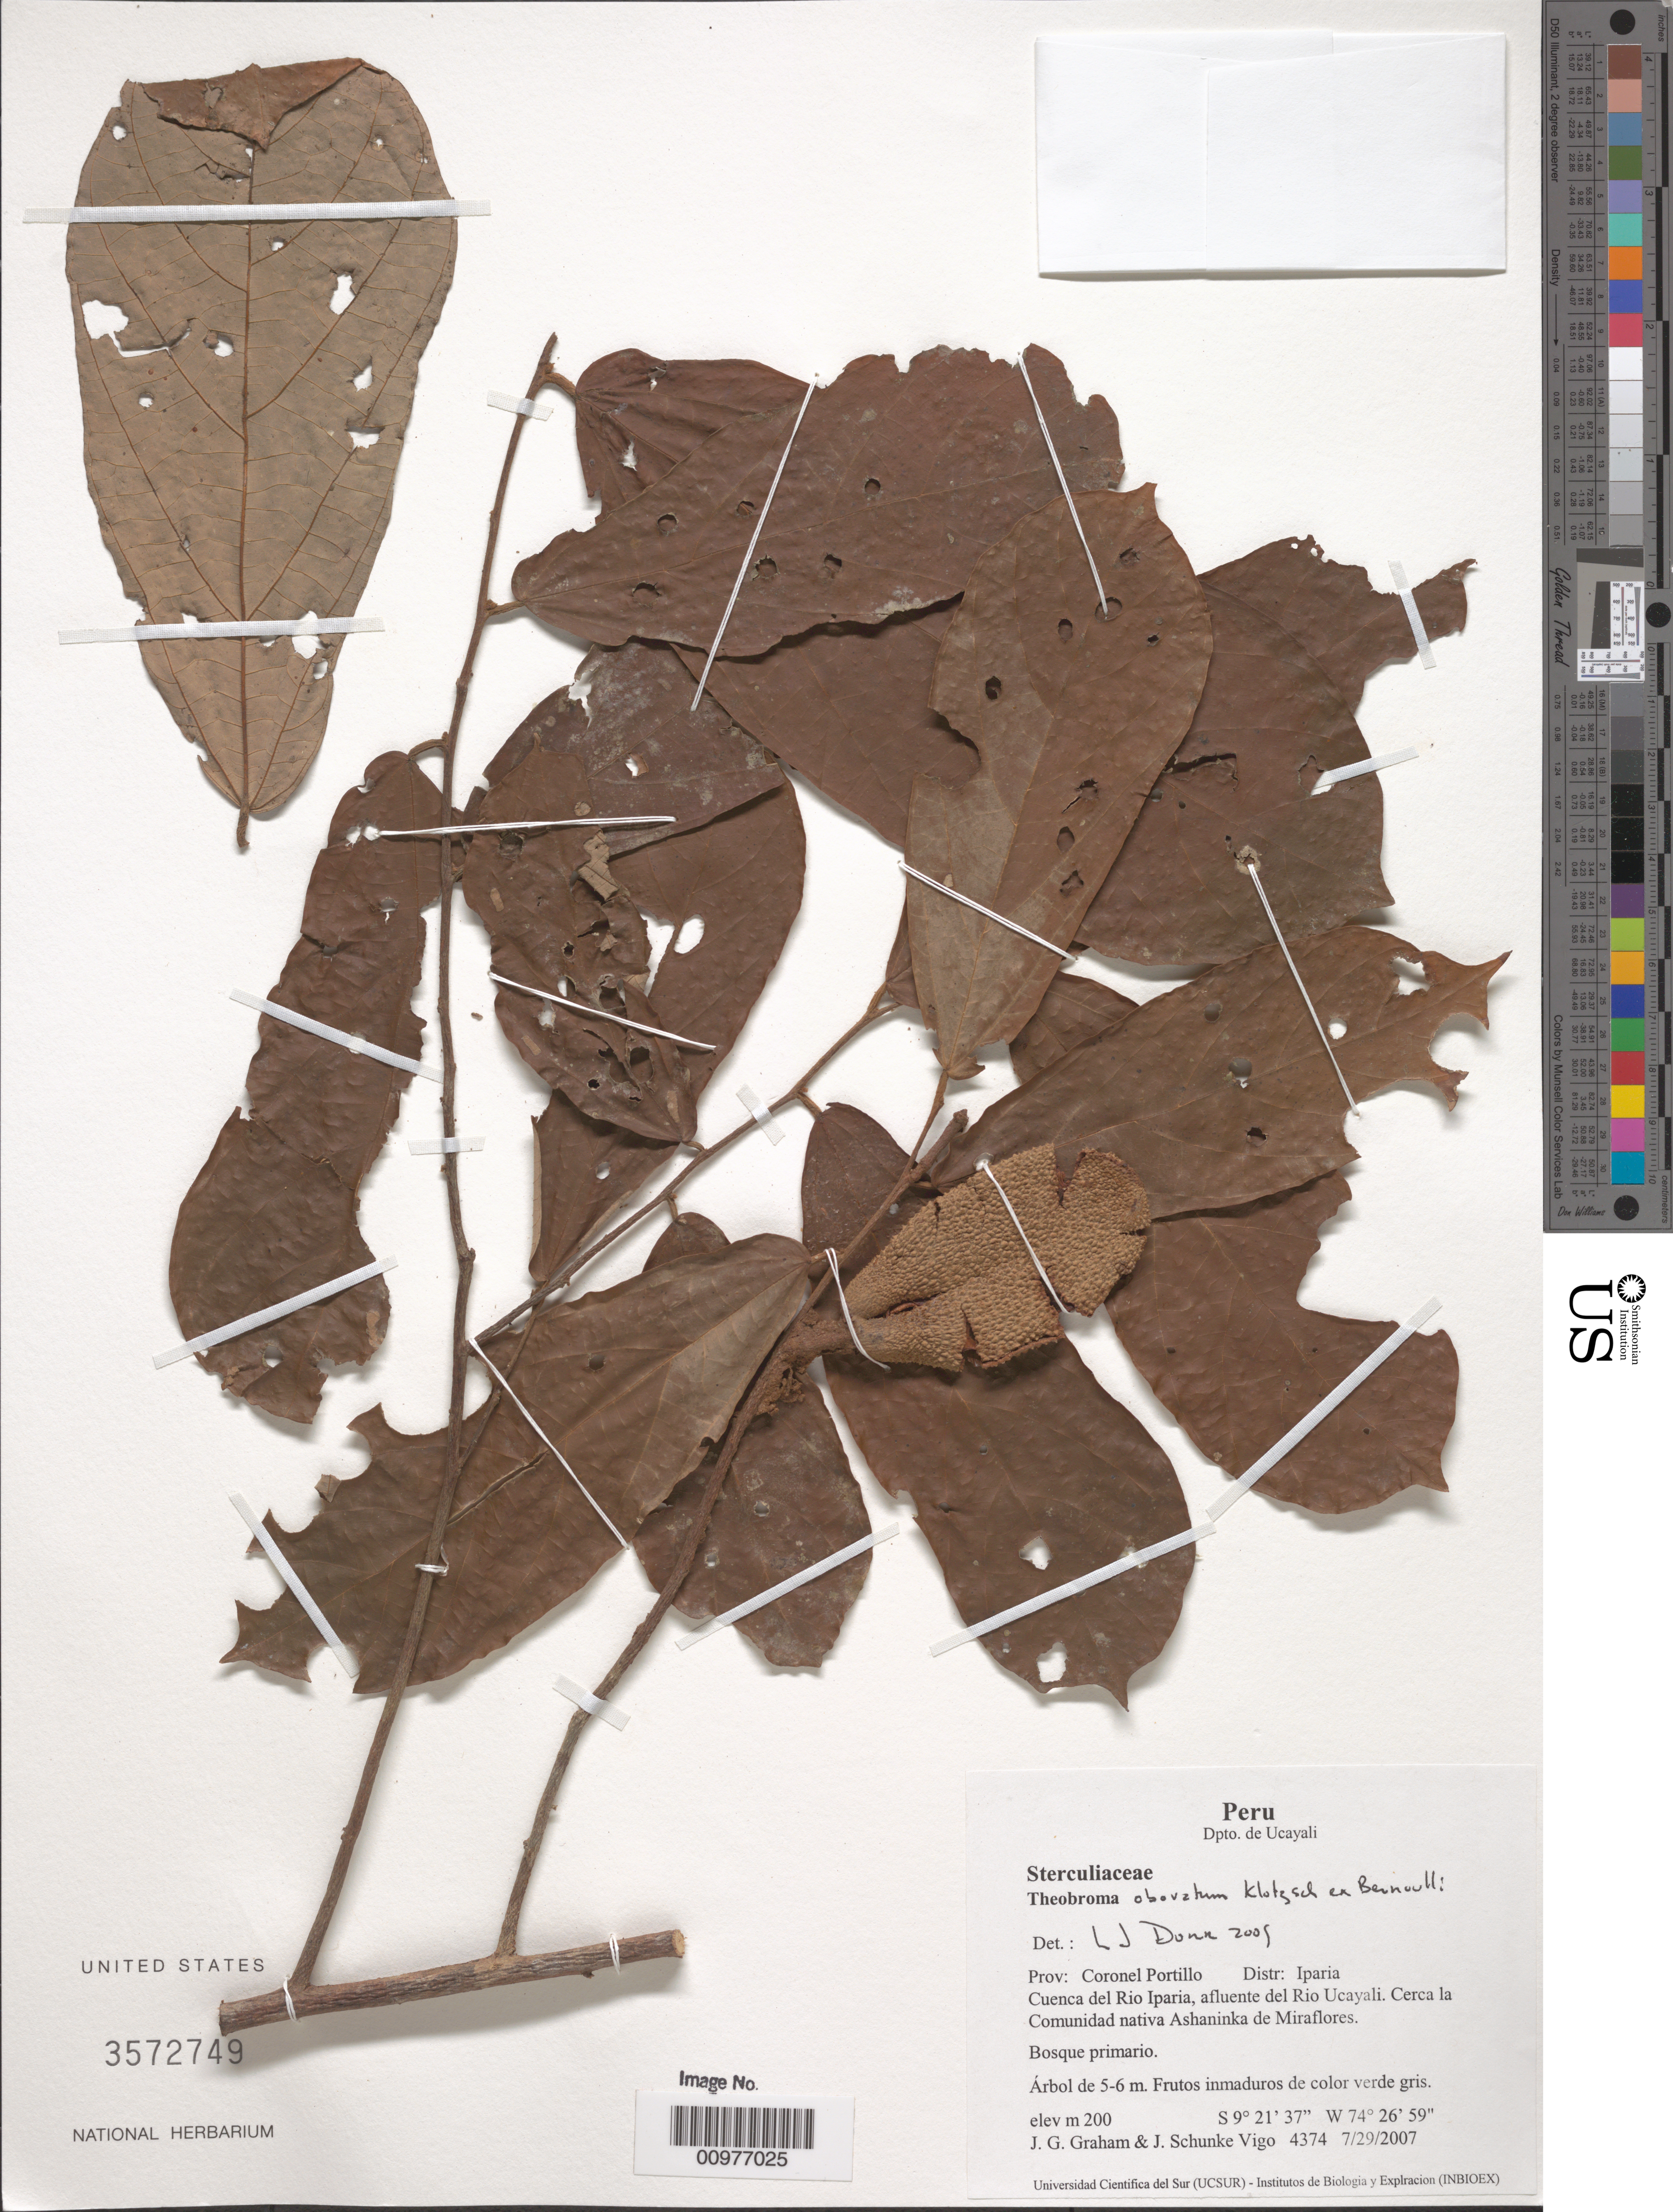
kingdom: Plantae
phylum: Tracheophyta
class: Magnoliopsida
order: Malvales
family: Malvaceae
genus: Theobroma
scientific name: Theobroma obovatum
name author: Klotzsch ex Bernoulli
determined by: Dorr, L. J., (BOT), Smithsonian Institution - National Museum of Natural History (UNITED STATES)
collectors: J. G. Graham & J. Schunke Vigo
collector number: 4374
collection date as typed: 7/29/2007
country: Peru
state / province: Ucayali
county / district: Coronel Portillo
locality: Cuenca del Rio Iparia, afluente del Rio Ucayali. Cerca la Comunidad nativa Ashaninka de Miraflores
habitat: bosque primario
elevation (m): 200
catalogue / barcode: US 3572749